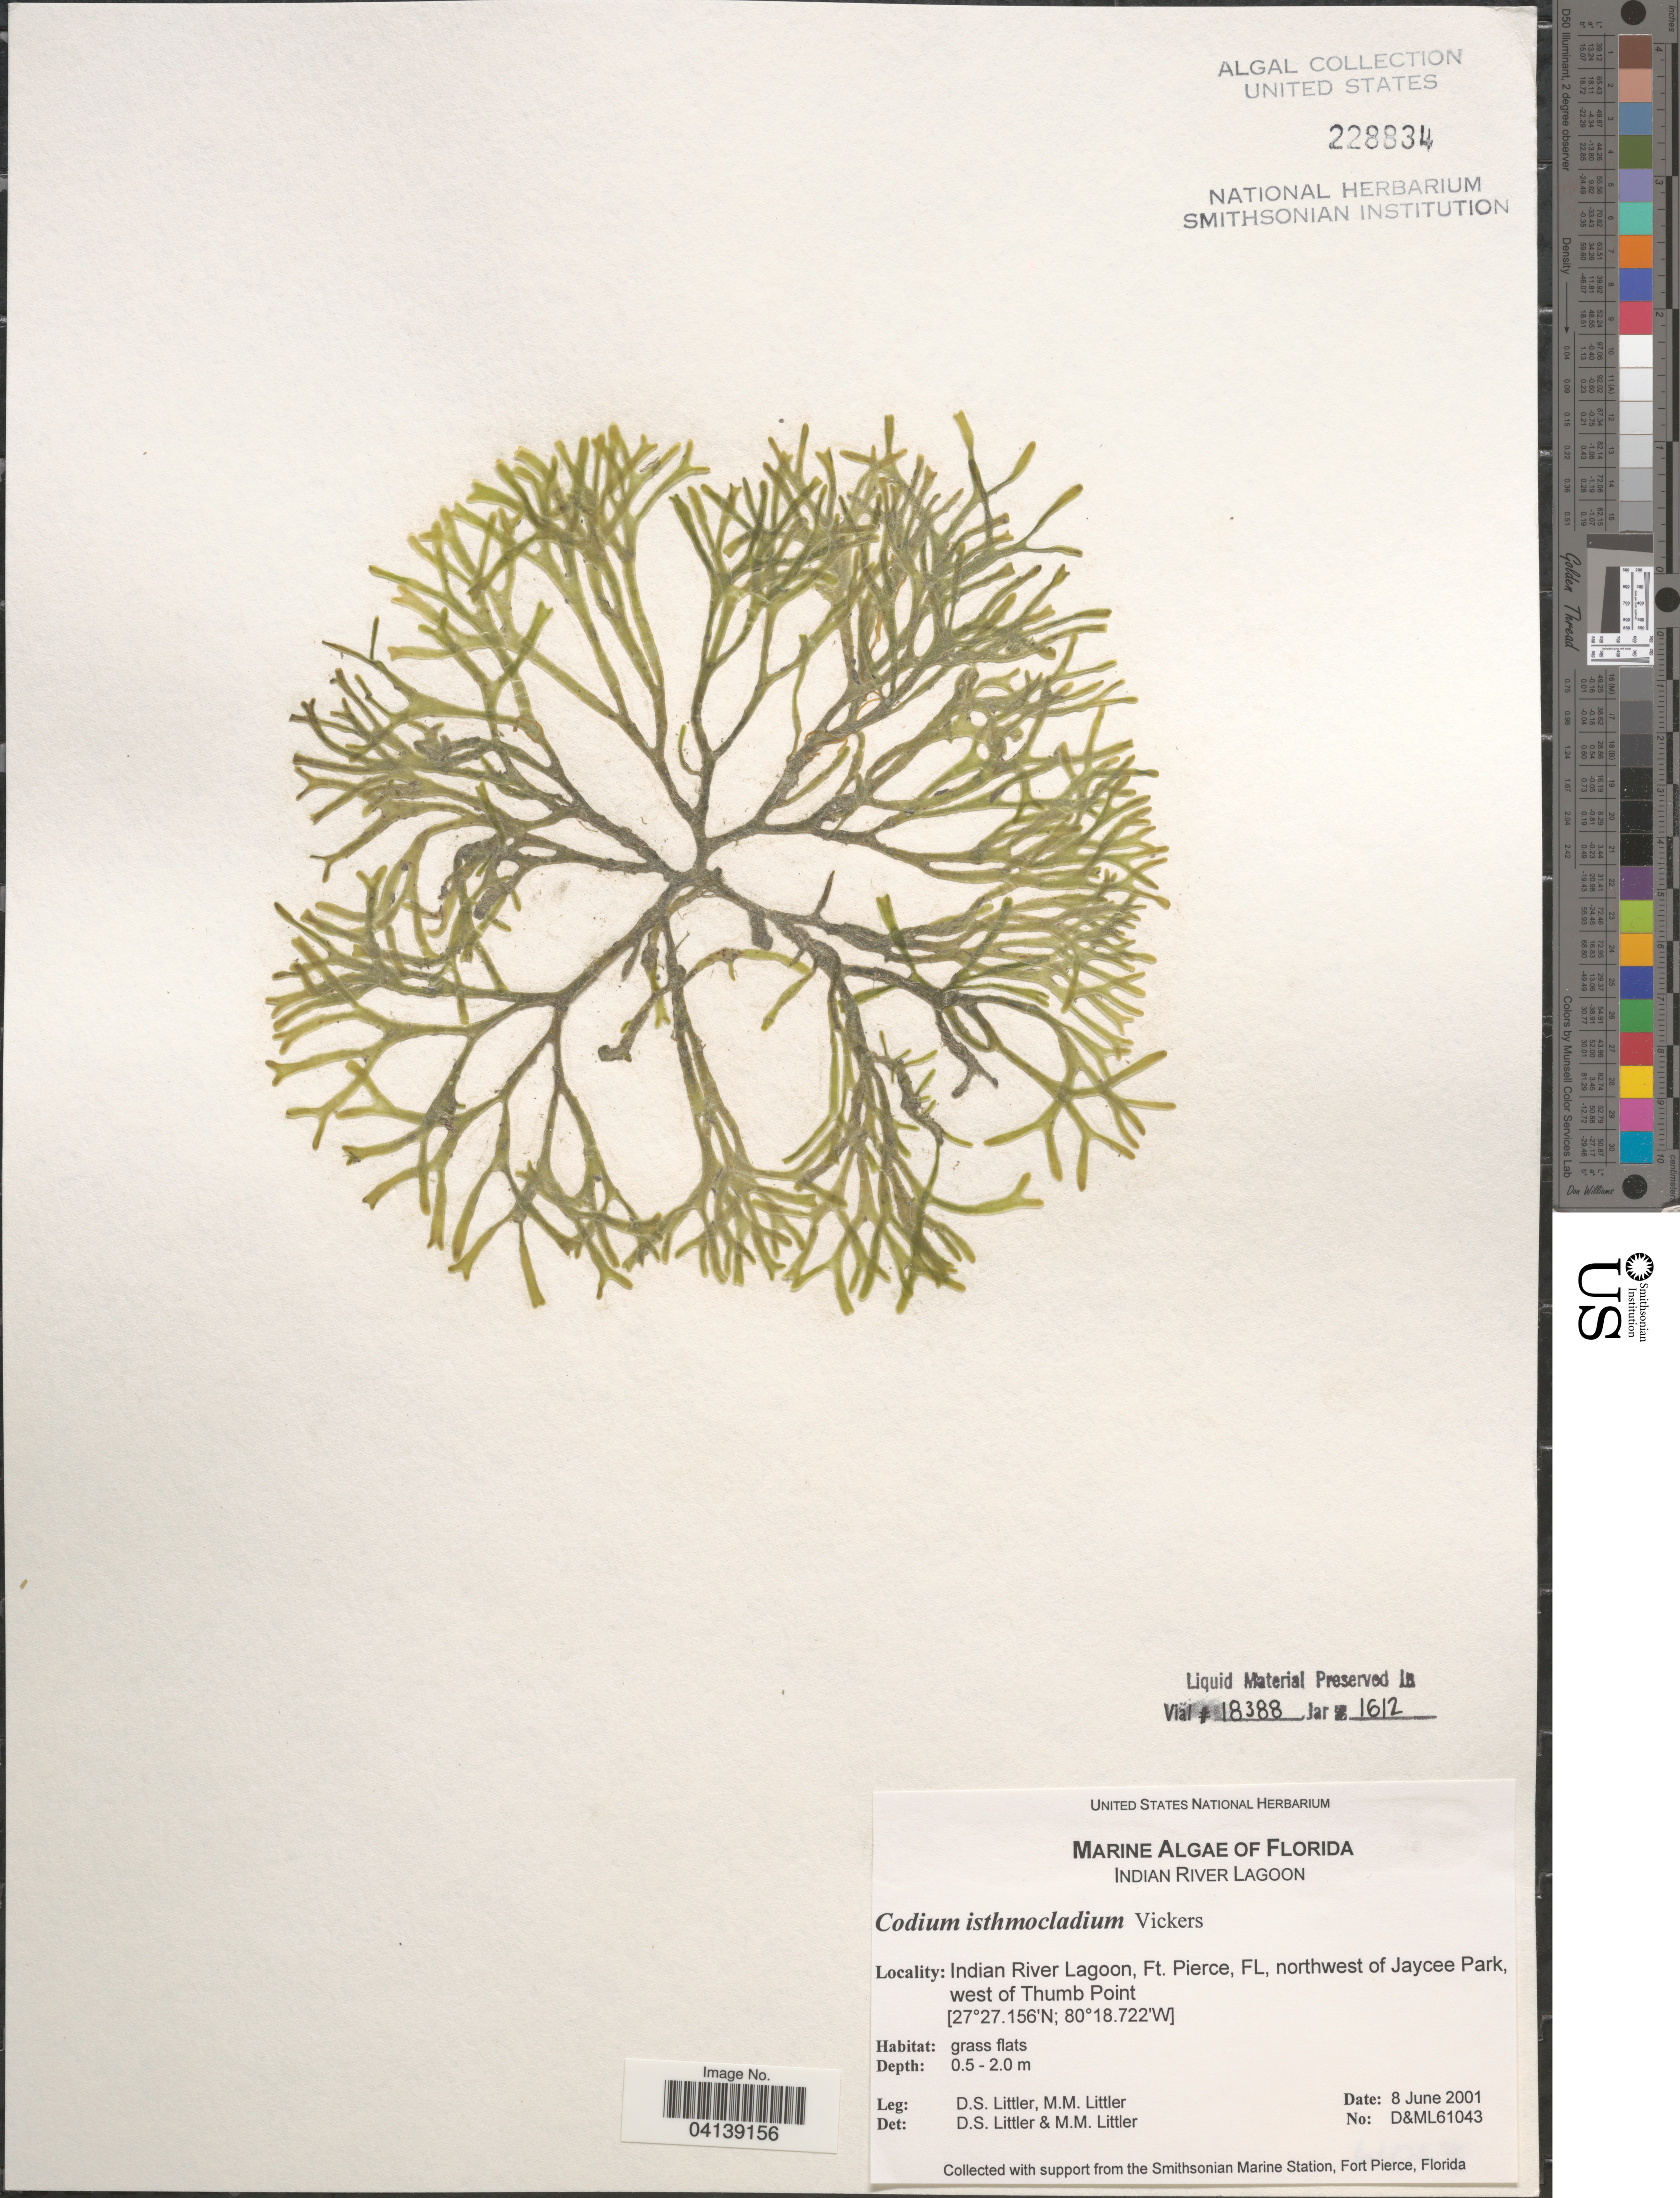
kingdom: Plantae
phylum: Chlorophyta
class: Ulvophyceae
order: Bryopsidales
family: Codiaceae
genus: Codium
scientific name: Codium isthmocladum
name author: Vickers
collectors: D. S. Littler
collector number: D&ML61043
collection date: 2001-06-08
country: United States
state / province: Florida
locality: Indian River Lagoon, Ft. Pierce, northwest of Jaycee Park, west of Thumb Point.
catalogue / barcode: US 228834